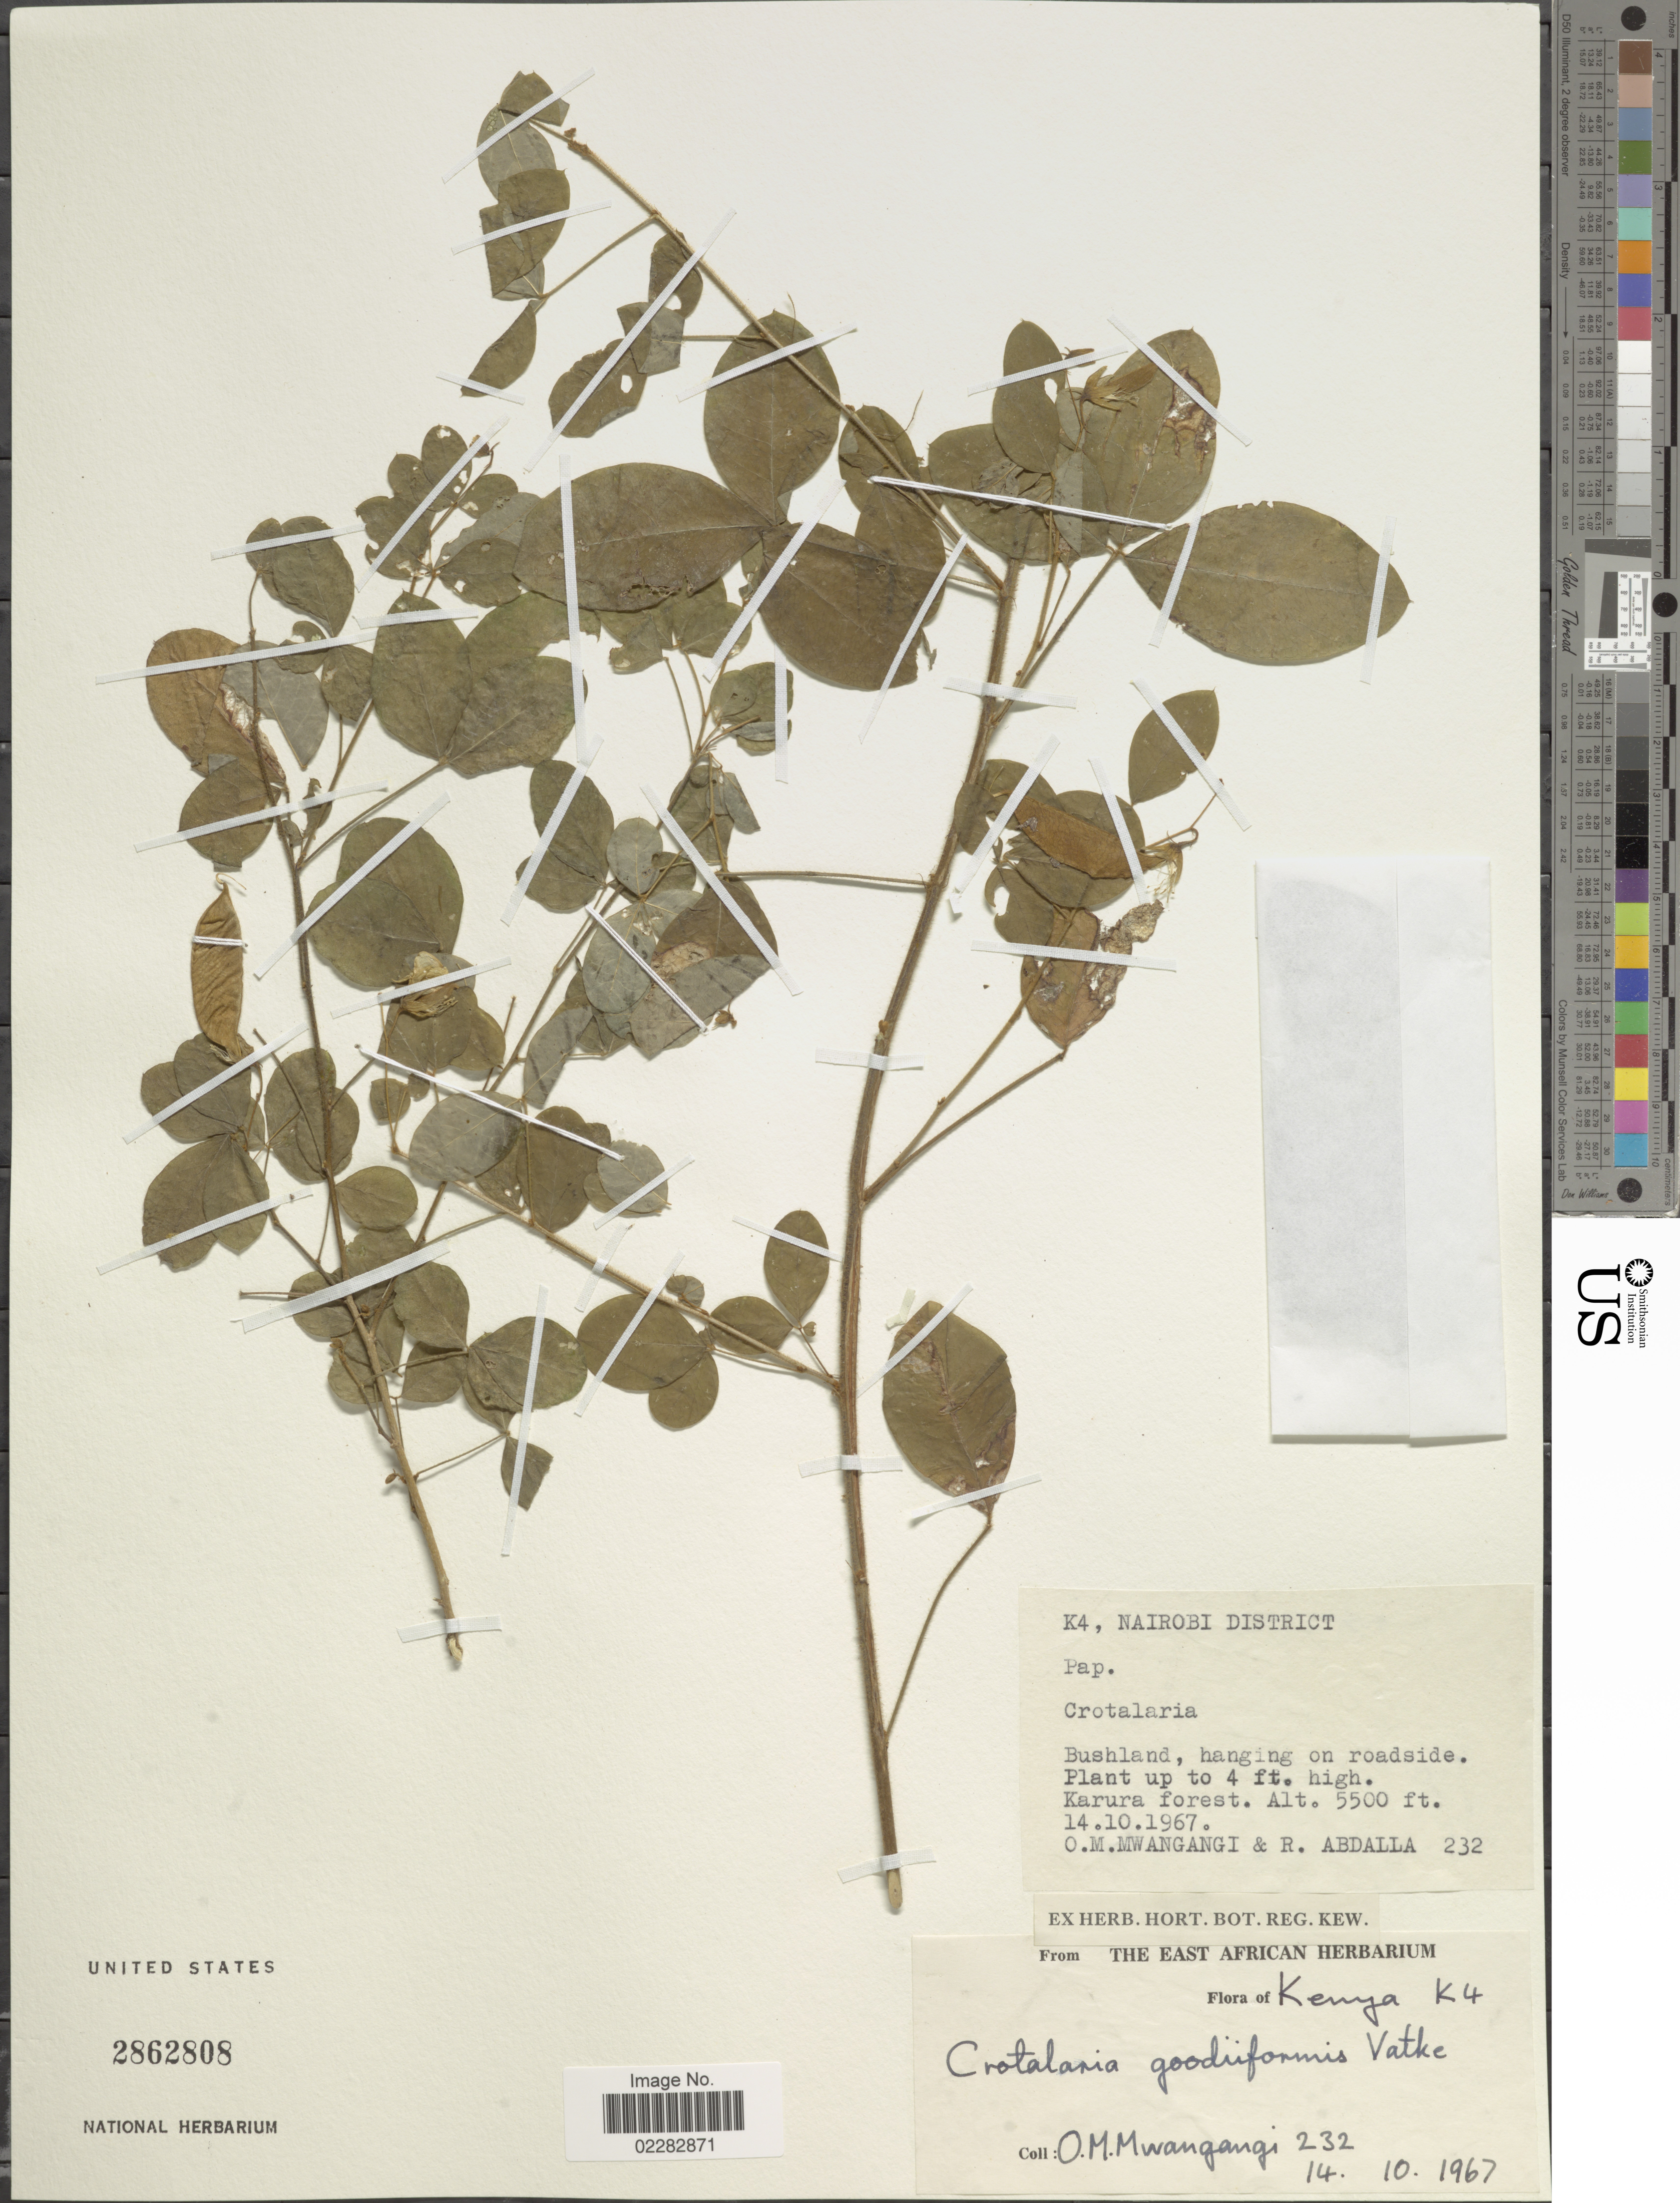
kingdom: Plantae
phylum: Tracheophyta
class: Magnoliopsida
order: Fabales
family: Fabaceae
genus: Crotalaria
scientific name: Crotalaria goodiiformis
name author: Vatke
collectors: O. M. Mwangangi & R. Abdalla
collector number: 232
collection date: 1967-10-14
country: Kenya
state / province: Nairobi Area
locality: K4, Nairobi District, hanging on roadside, Karura forest.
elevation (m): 1676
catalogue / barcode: US 2862808